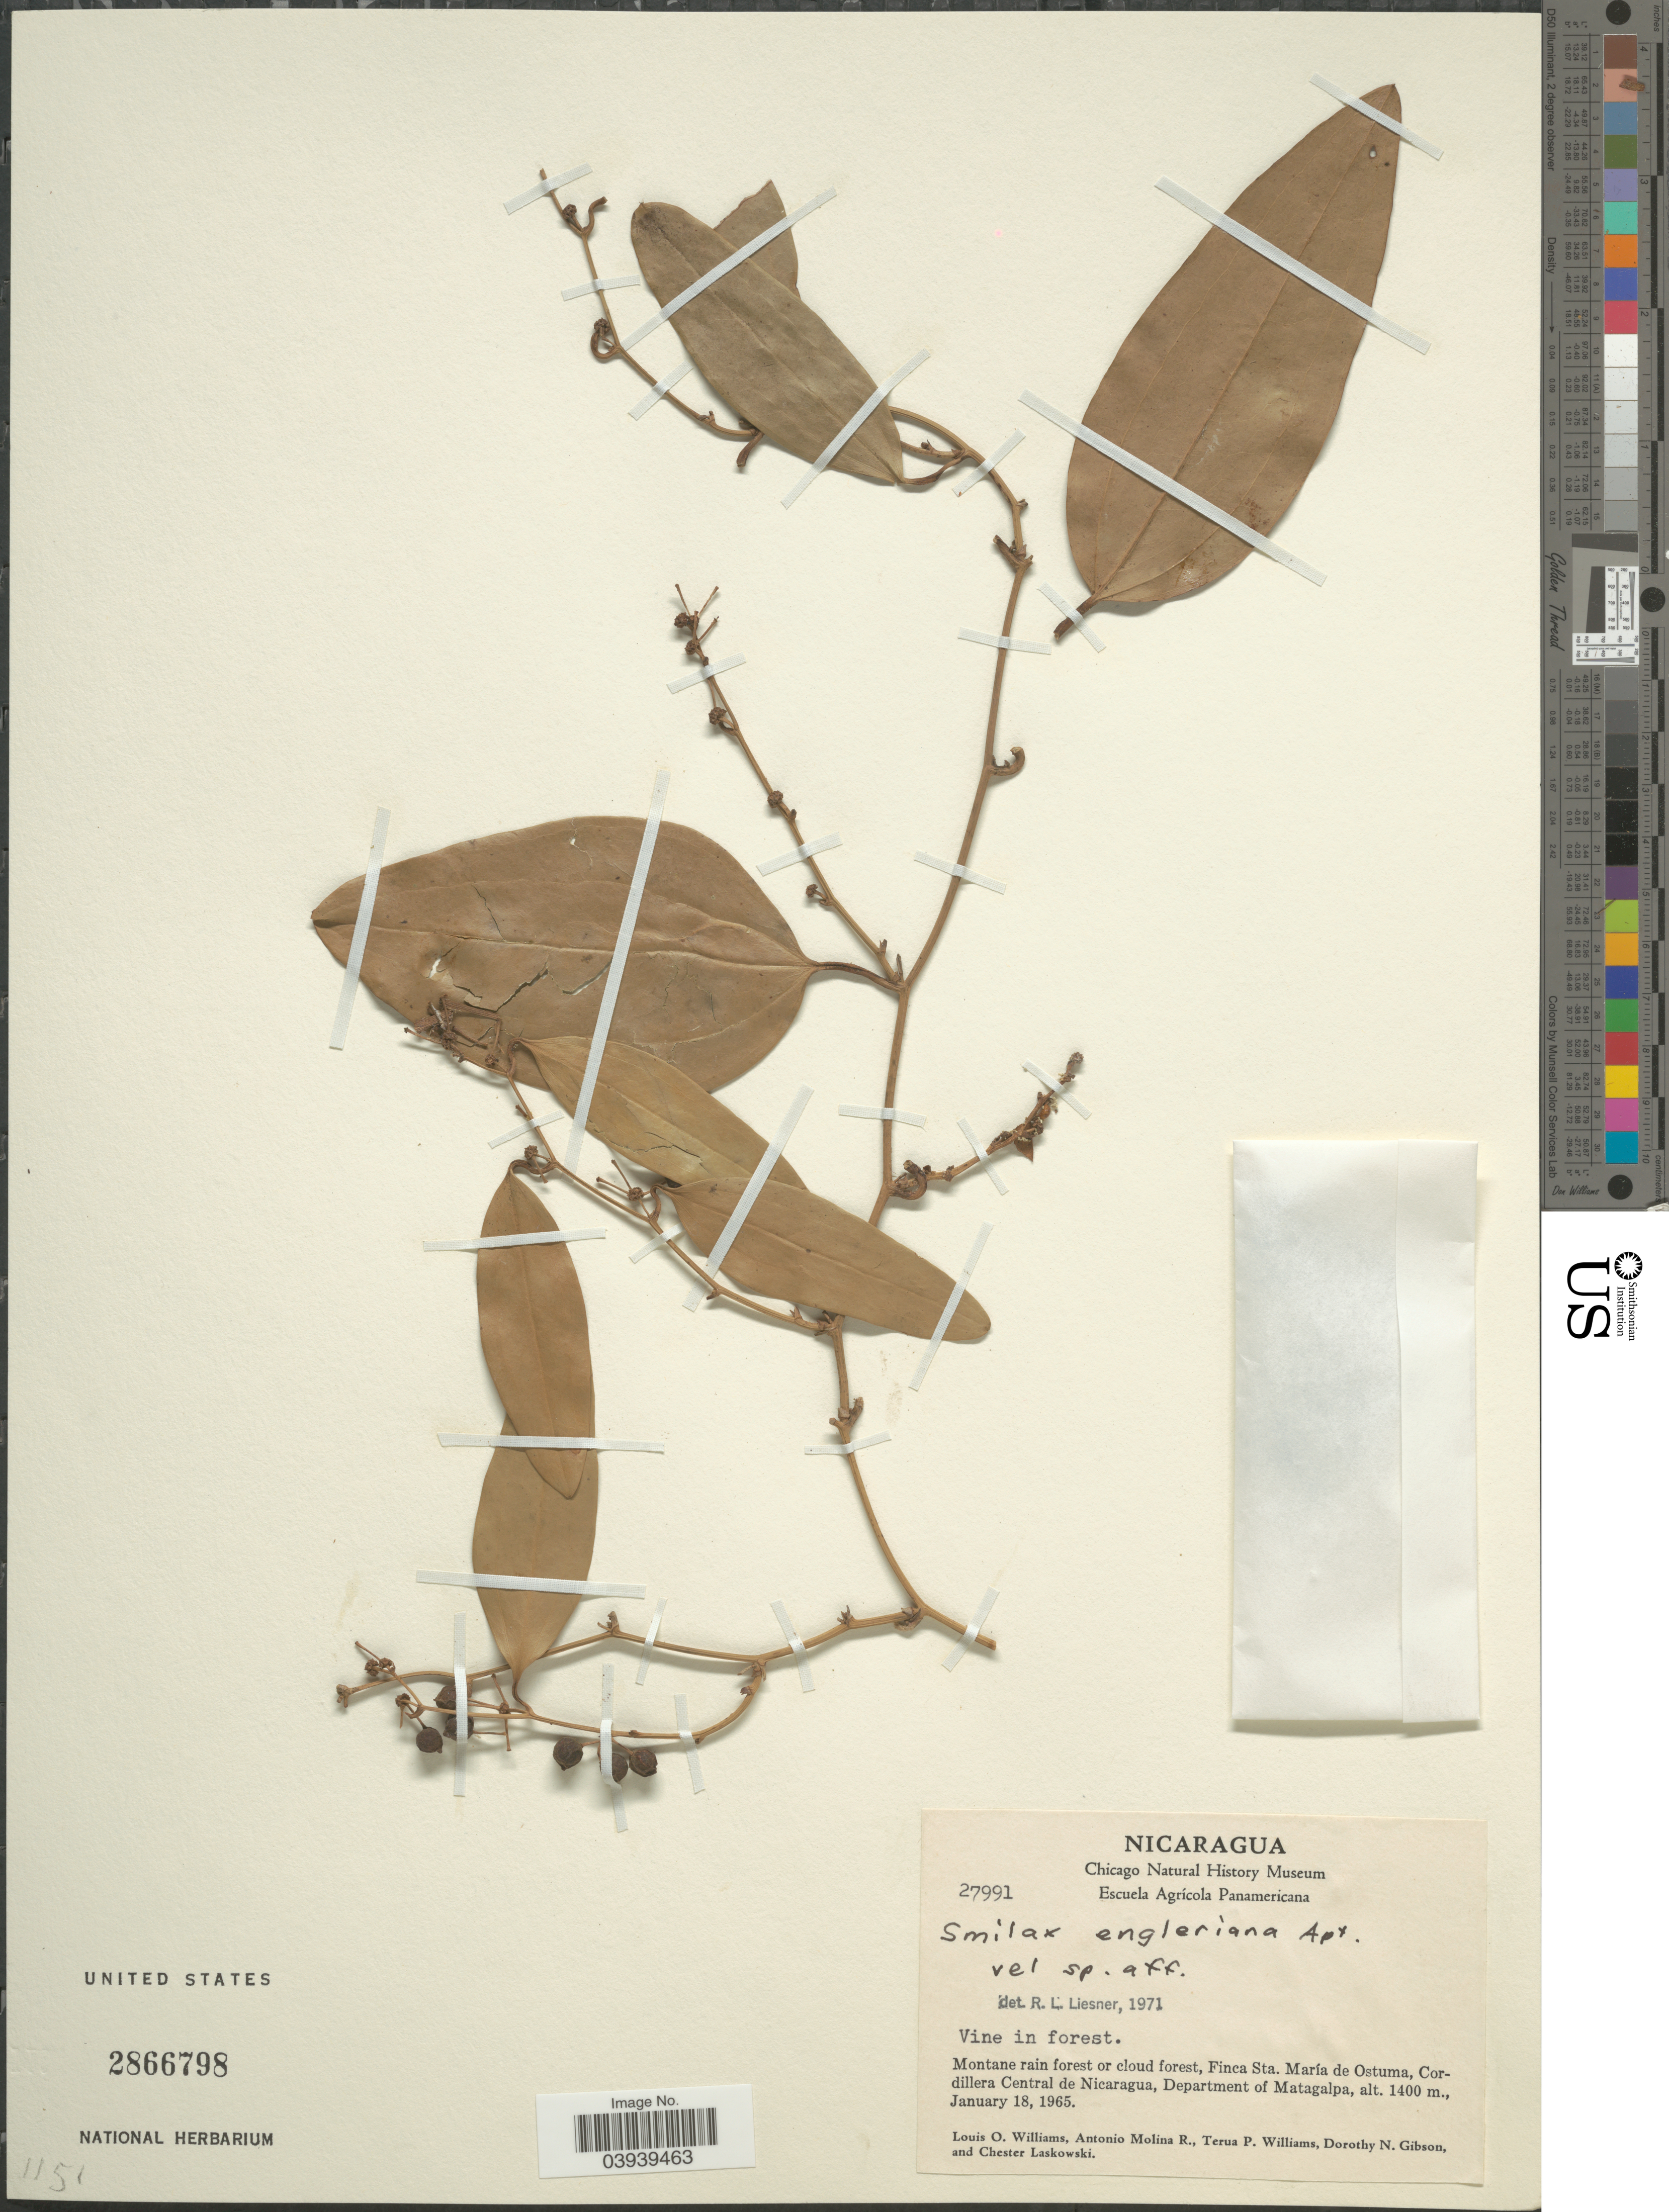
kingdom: Plantae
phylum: Tracheophyta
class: Liliopsida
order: Liliales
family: Smilacaceae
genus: Smilax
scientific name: Smilax engleriana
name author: F.W. Apt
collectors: L. O. Williams, A. Molina R., T. Williams, D. N. Gibson & C. Laskowski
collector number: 27991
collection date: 1965-01-18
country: Nicaragua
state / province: Matagalpa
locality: Montane rain forest or cloud forest, Finca Sta. María de Ostuma, Cordillera Central de Nicaragua, Department of Matagalpa.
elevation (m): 1400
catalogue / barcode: US 2866798